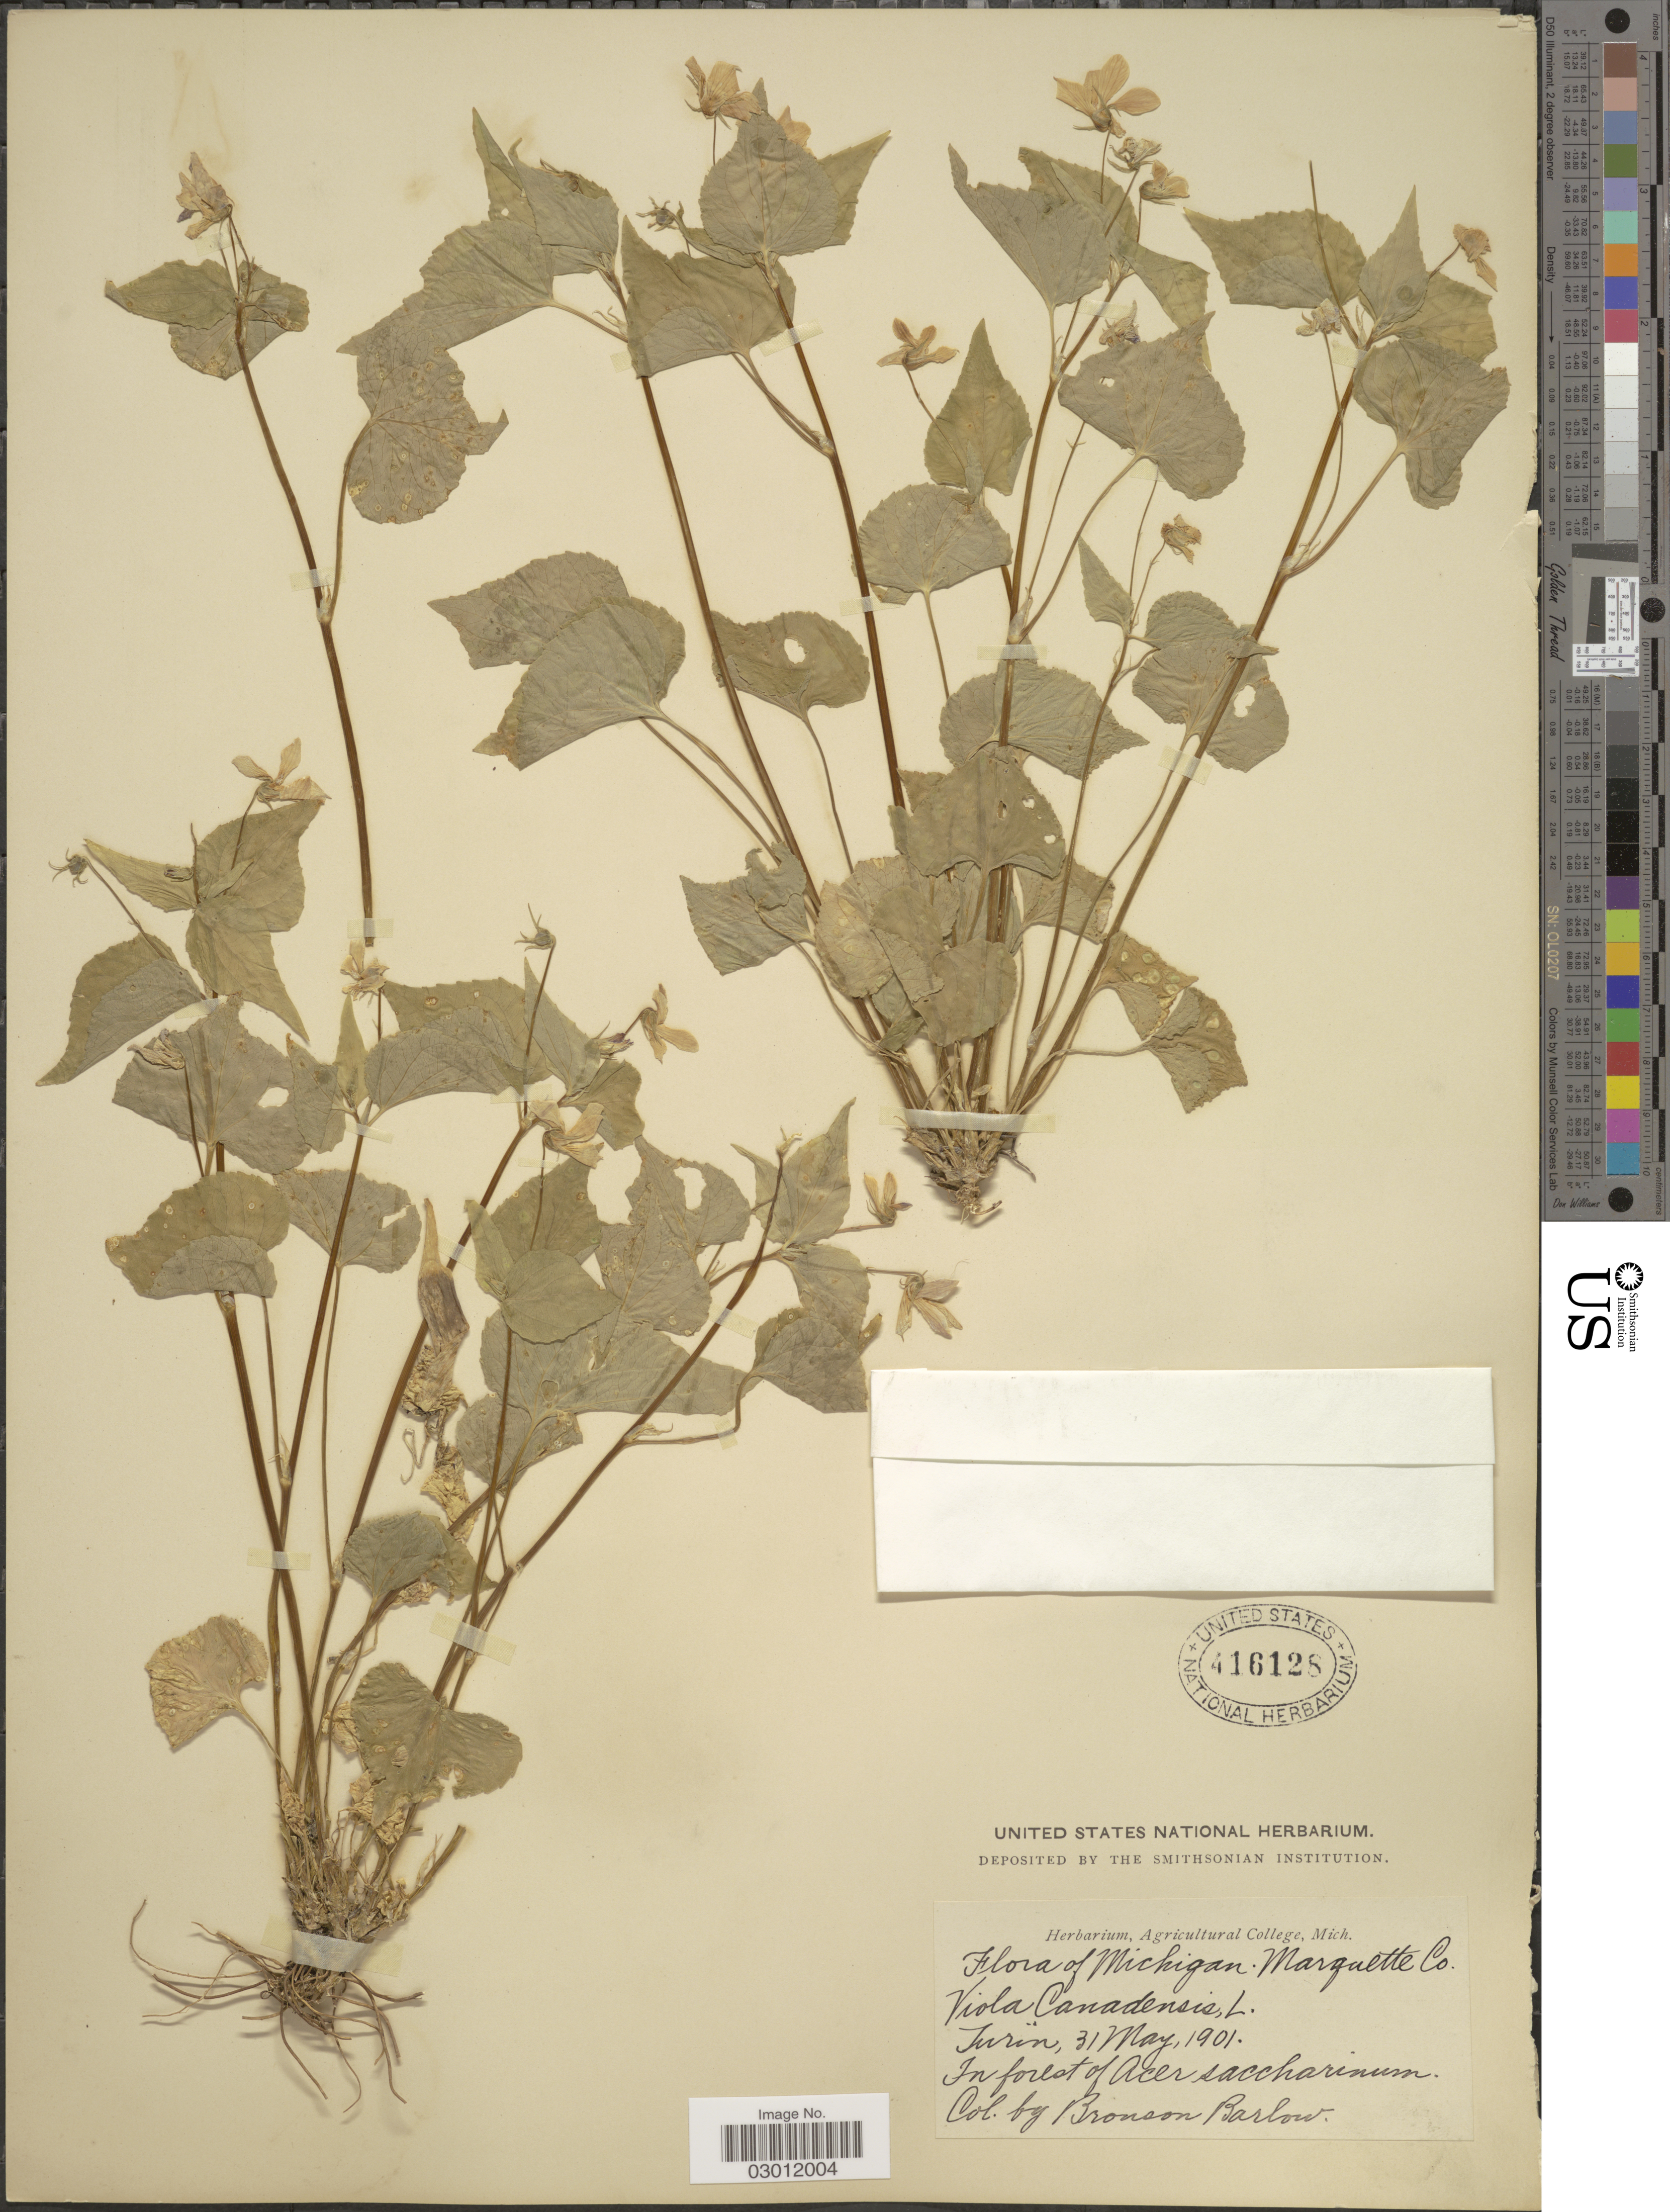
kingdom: Plantae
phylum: Tracheophyta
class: Magnoliopsida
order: Malpighiales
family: Violaceae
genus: Viola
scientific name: Viola canadensis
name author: L.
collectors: Barlow, B.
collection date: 1901-05-31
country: United States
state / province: Michigan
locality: Marquette Co. Jurin. In forest of Acer saccharinum.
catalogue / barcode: US 416128